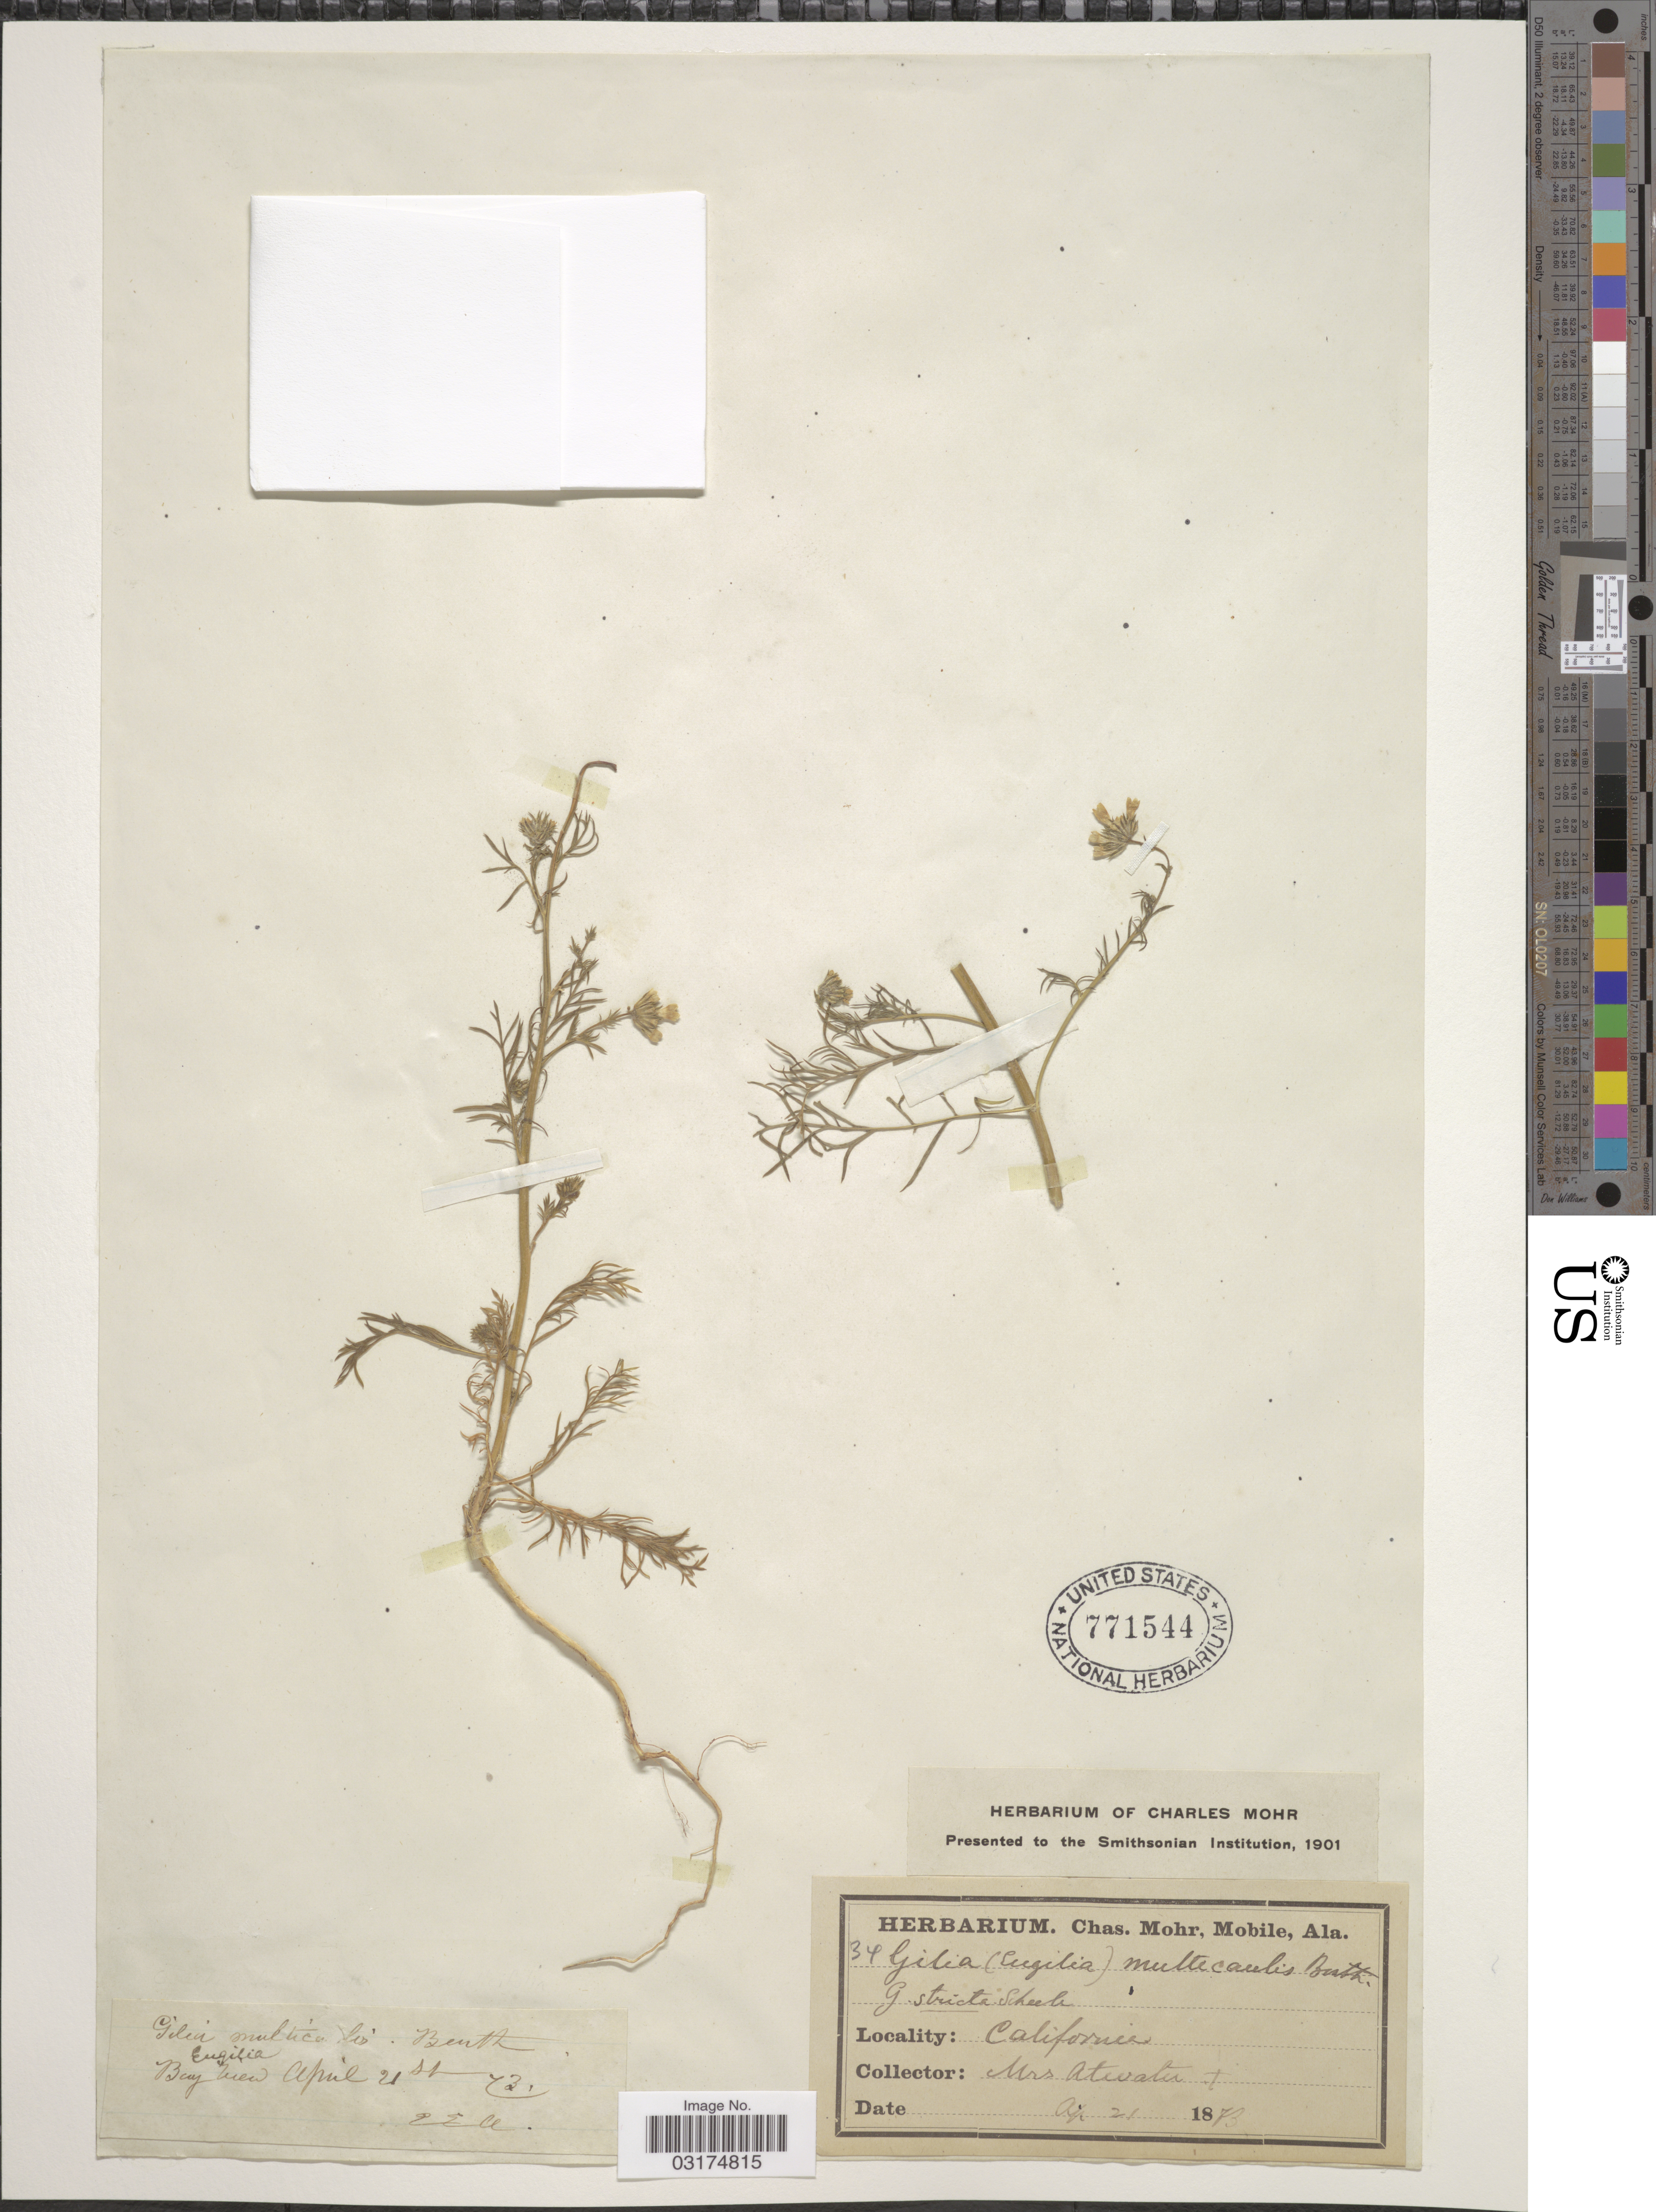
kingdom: Plantae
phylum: Tracheophyta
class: Magnoliopsida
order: Ericales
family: Polemoniaceae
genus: Gilia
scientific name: Gilia achilleifolia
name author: Benth.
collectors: Atwater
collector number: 34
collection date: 1873-04-21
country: United States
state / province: California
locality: Bay View.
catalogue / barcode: US 771544